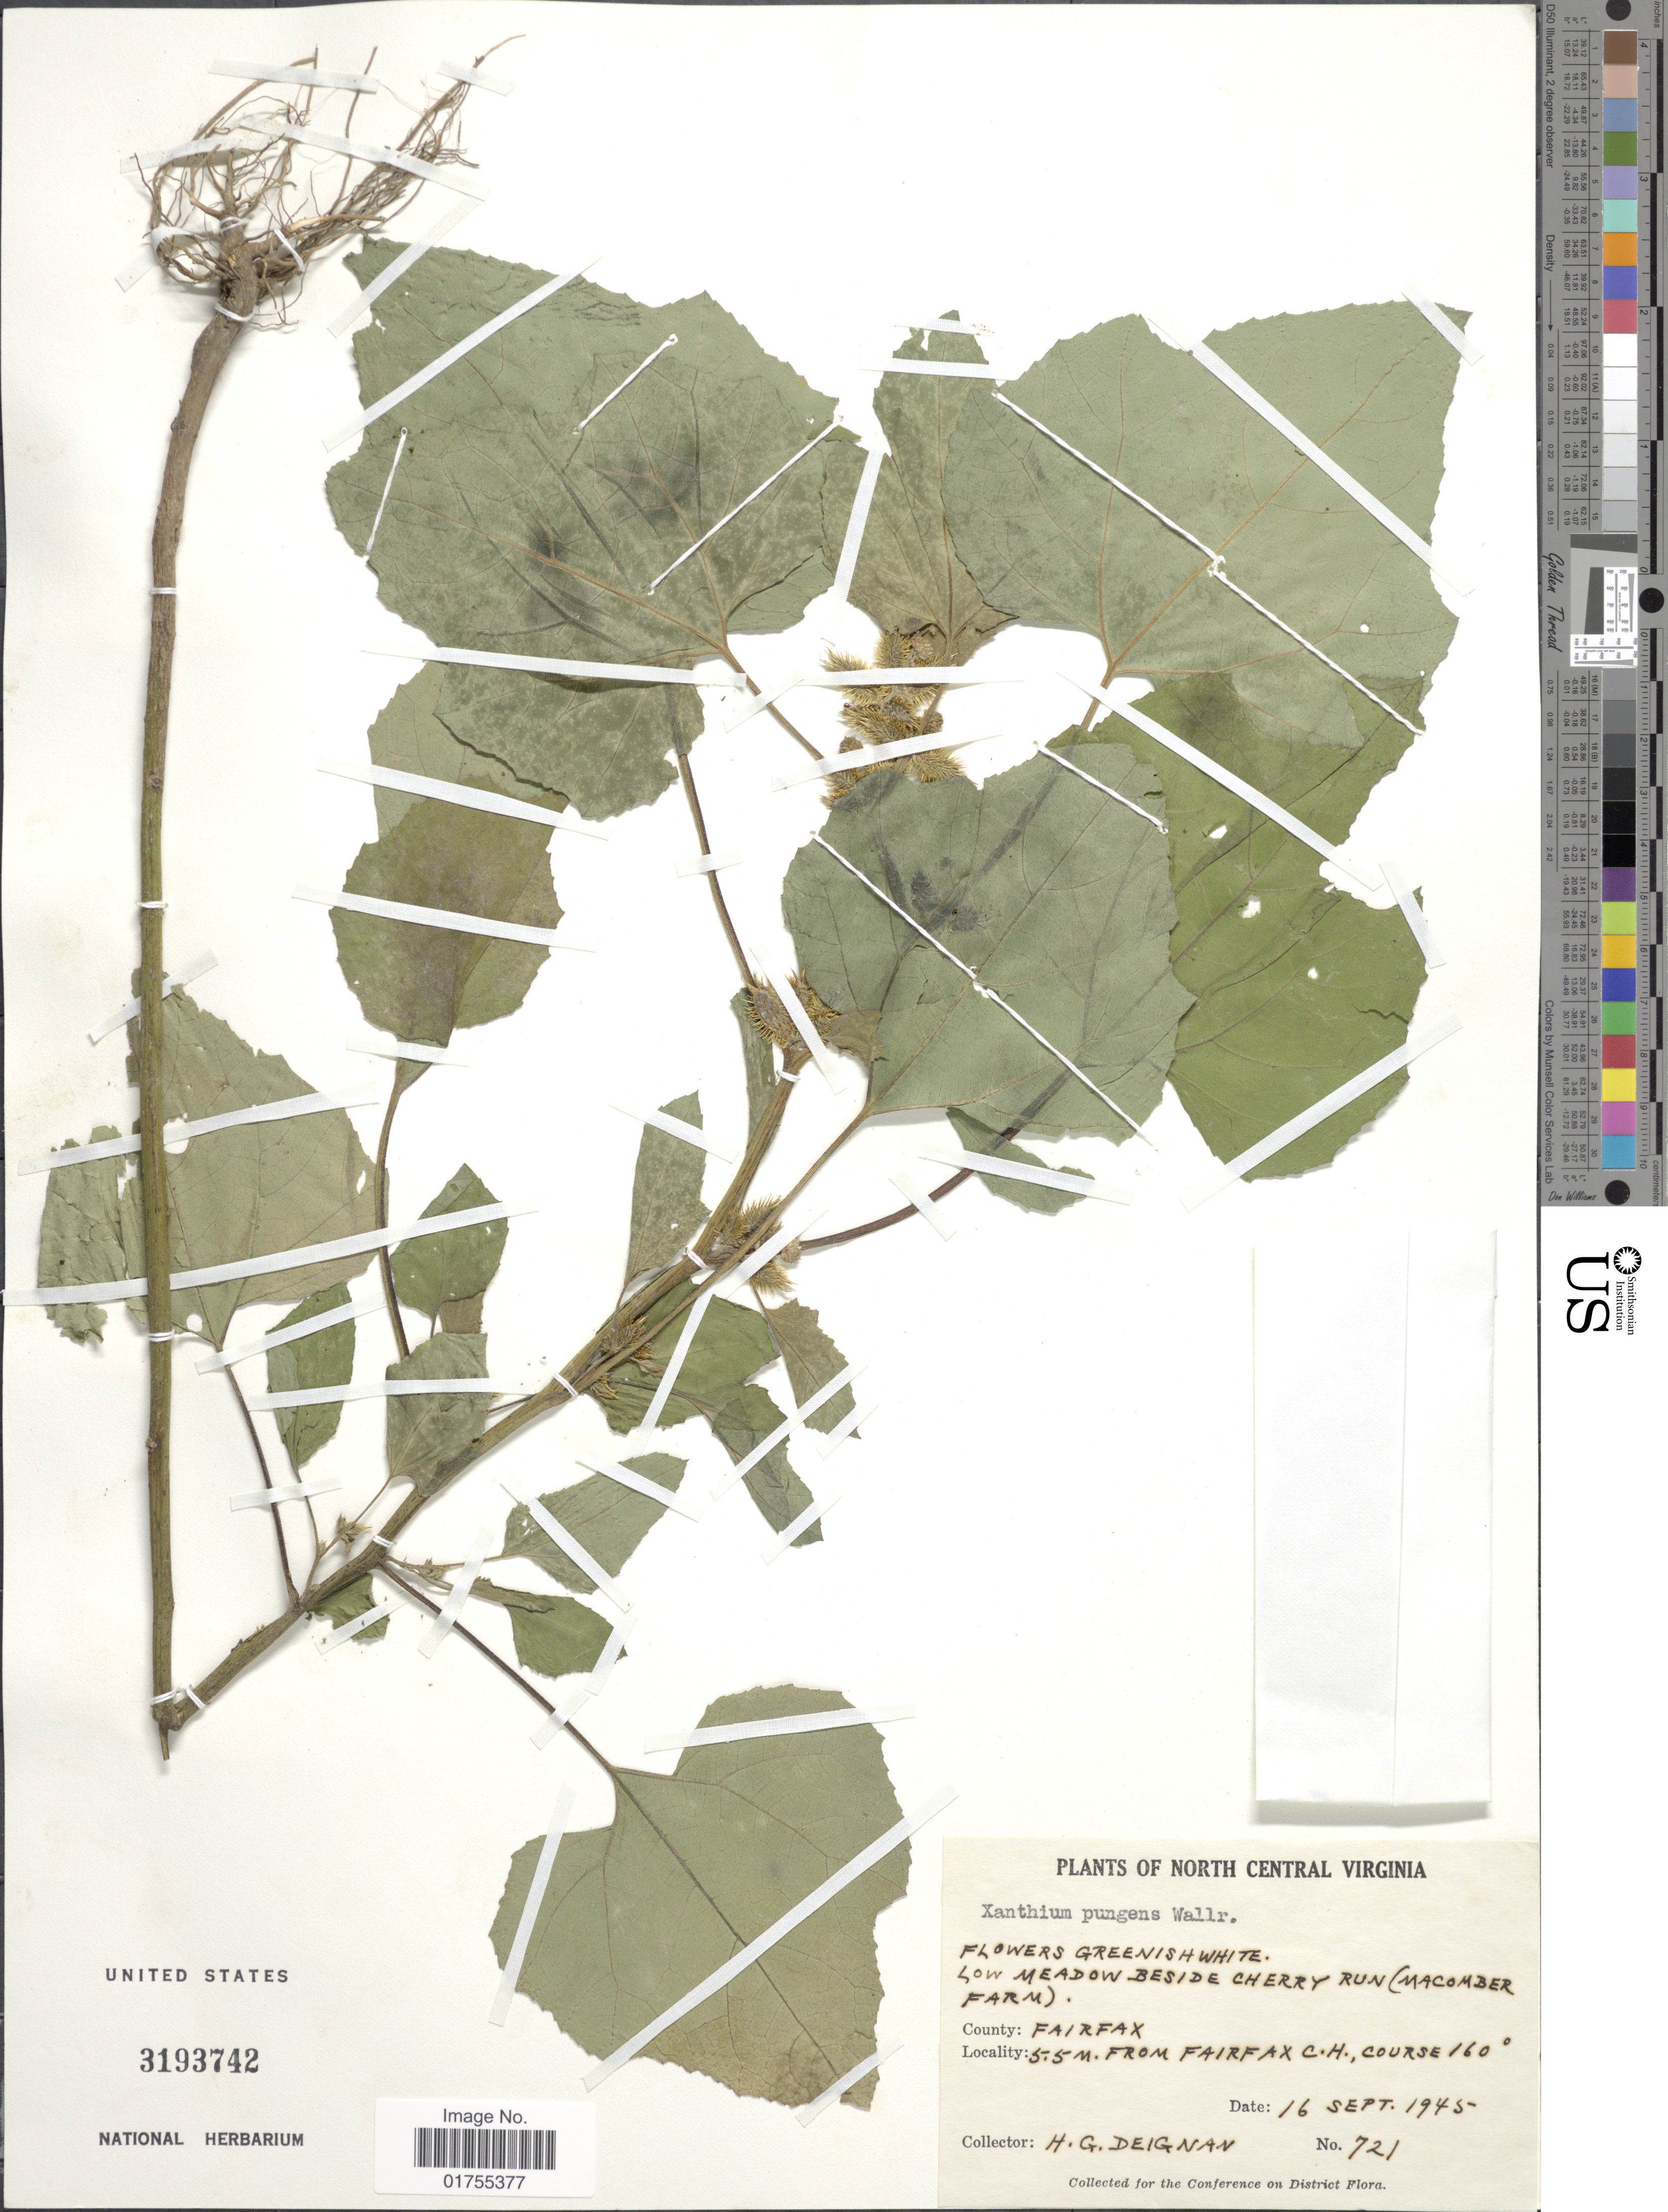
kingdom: Plantae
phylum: Tracheophyta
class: Magnoliopsida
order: Asterales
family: Asteraceae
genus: Xanthium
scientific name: Xanthium strumarium var. glabratum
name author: Mill.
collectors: H. Deignan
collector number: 721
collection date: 1945-09-16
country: United States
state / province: Virginia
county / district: Fairfax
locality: North Central Virginia, Low Meadow Beside Cherry Run (Macomber Farm), County: Fairfax, 5.5 m. from Fairfax C.H. Course 160°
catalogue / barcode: US 3193742